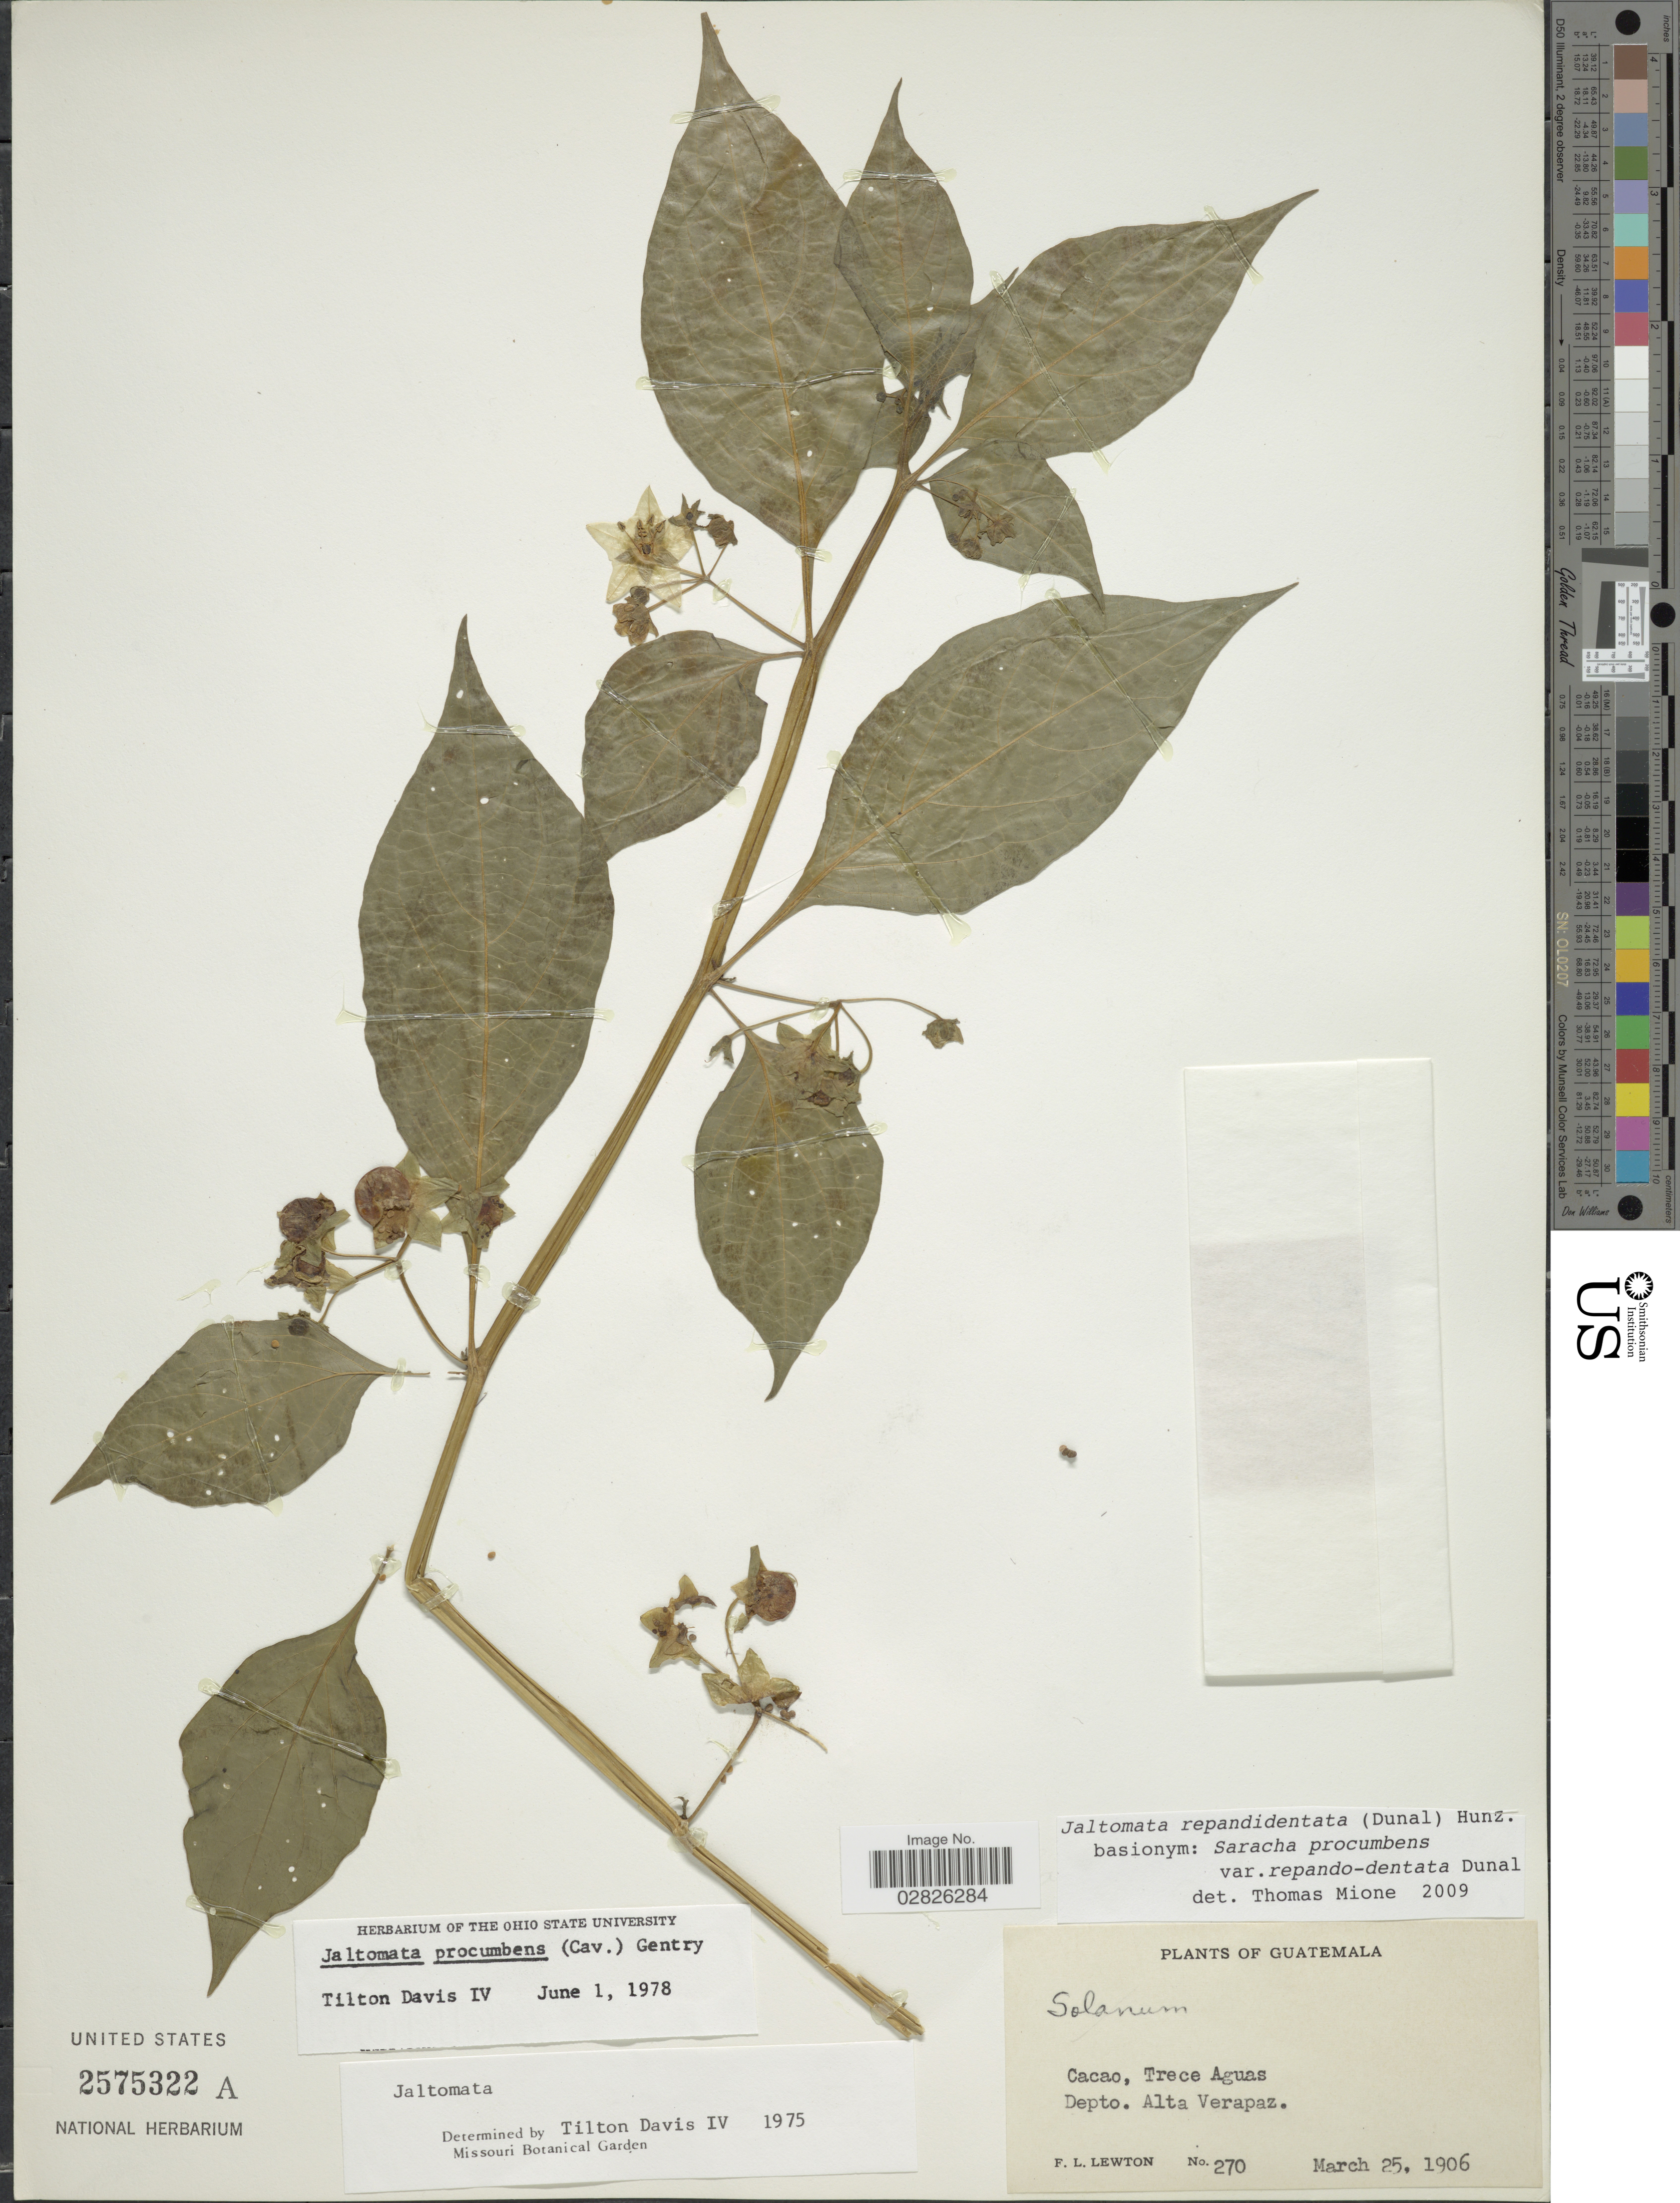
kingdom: Plantae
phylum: Tracheophyta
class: Magnoliopsida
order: Solanales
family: Solanaceae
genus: Jaltomata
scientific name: Jaltomata repandidentata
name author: (Dunal) Hunz.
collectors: F. L. Lewton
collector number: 270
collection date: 1906-03-25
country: Guatemala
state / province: Alta Verapaz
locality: Cacao, Trece Aguas. Depto. Alta Verapaz.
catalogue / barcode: US 2575322A